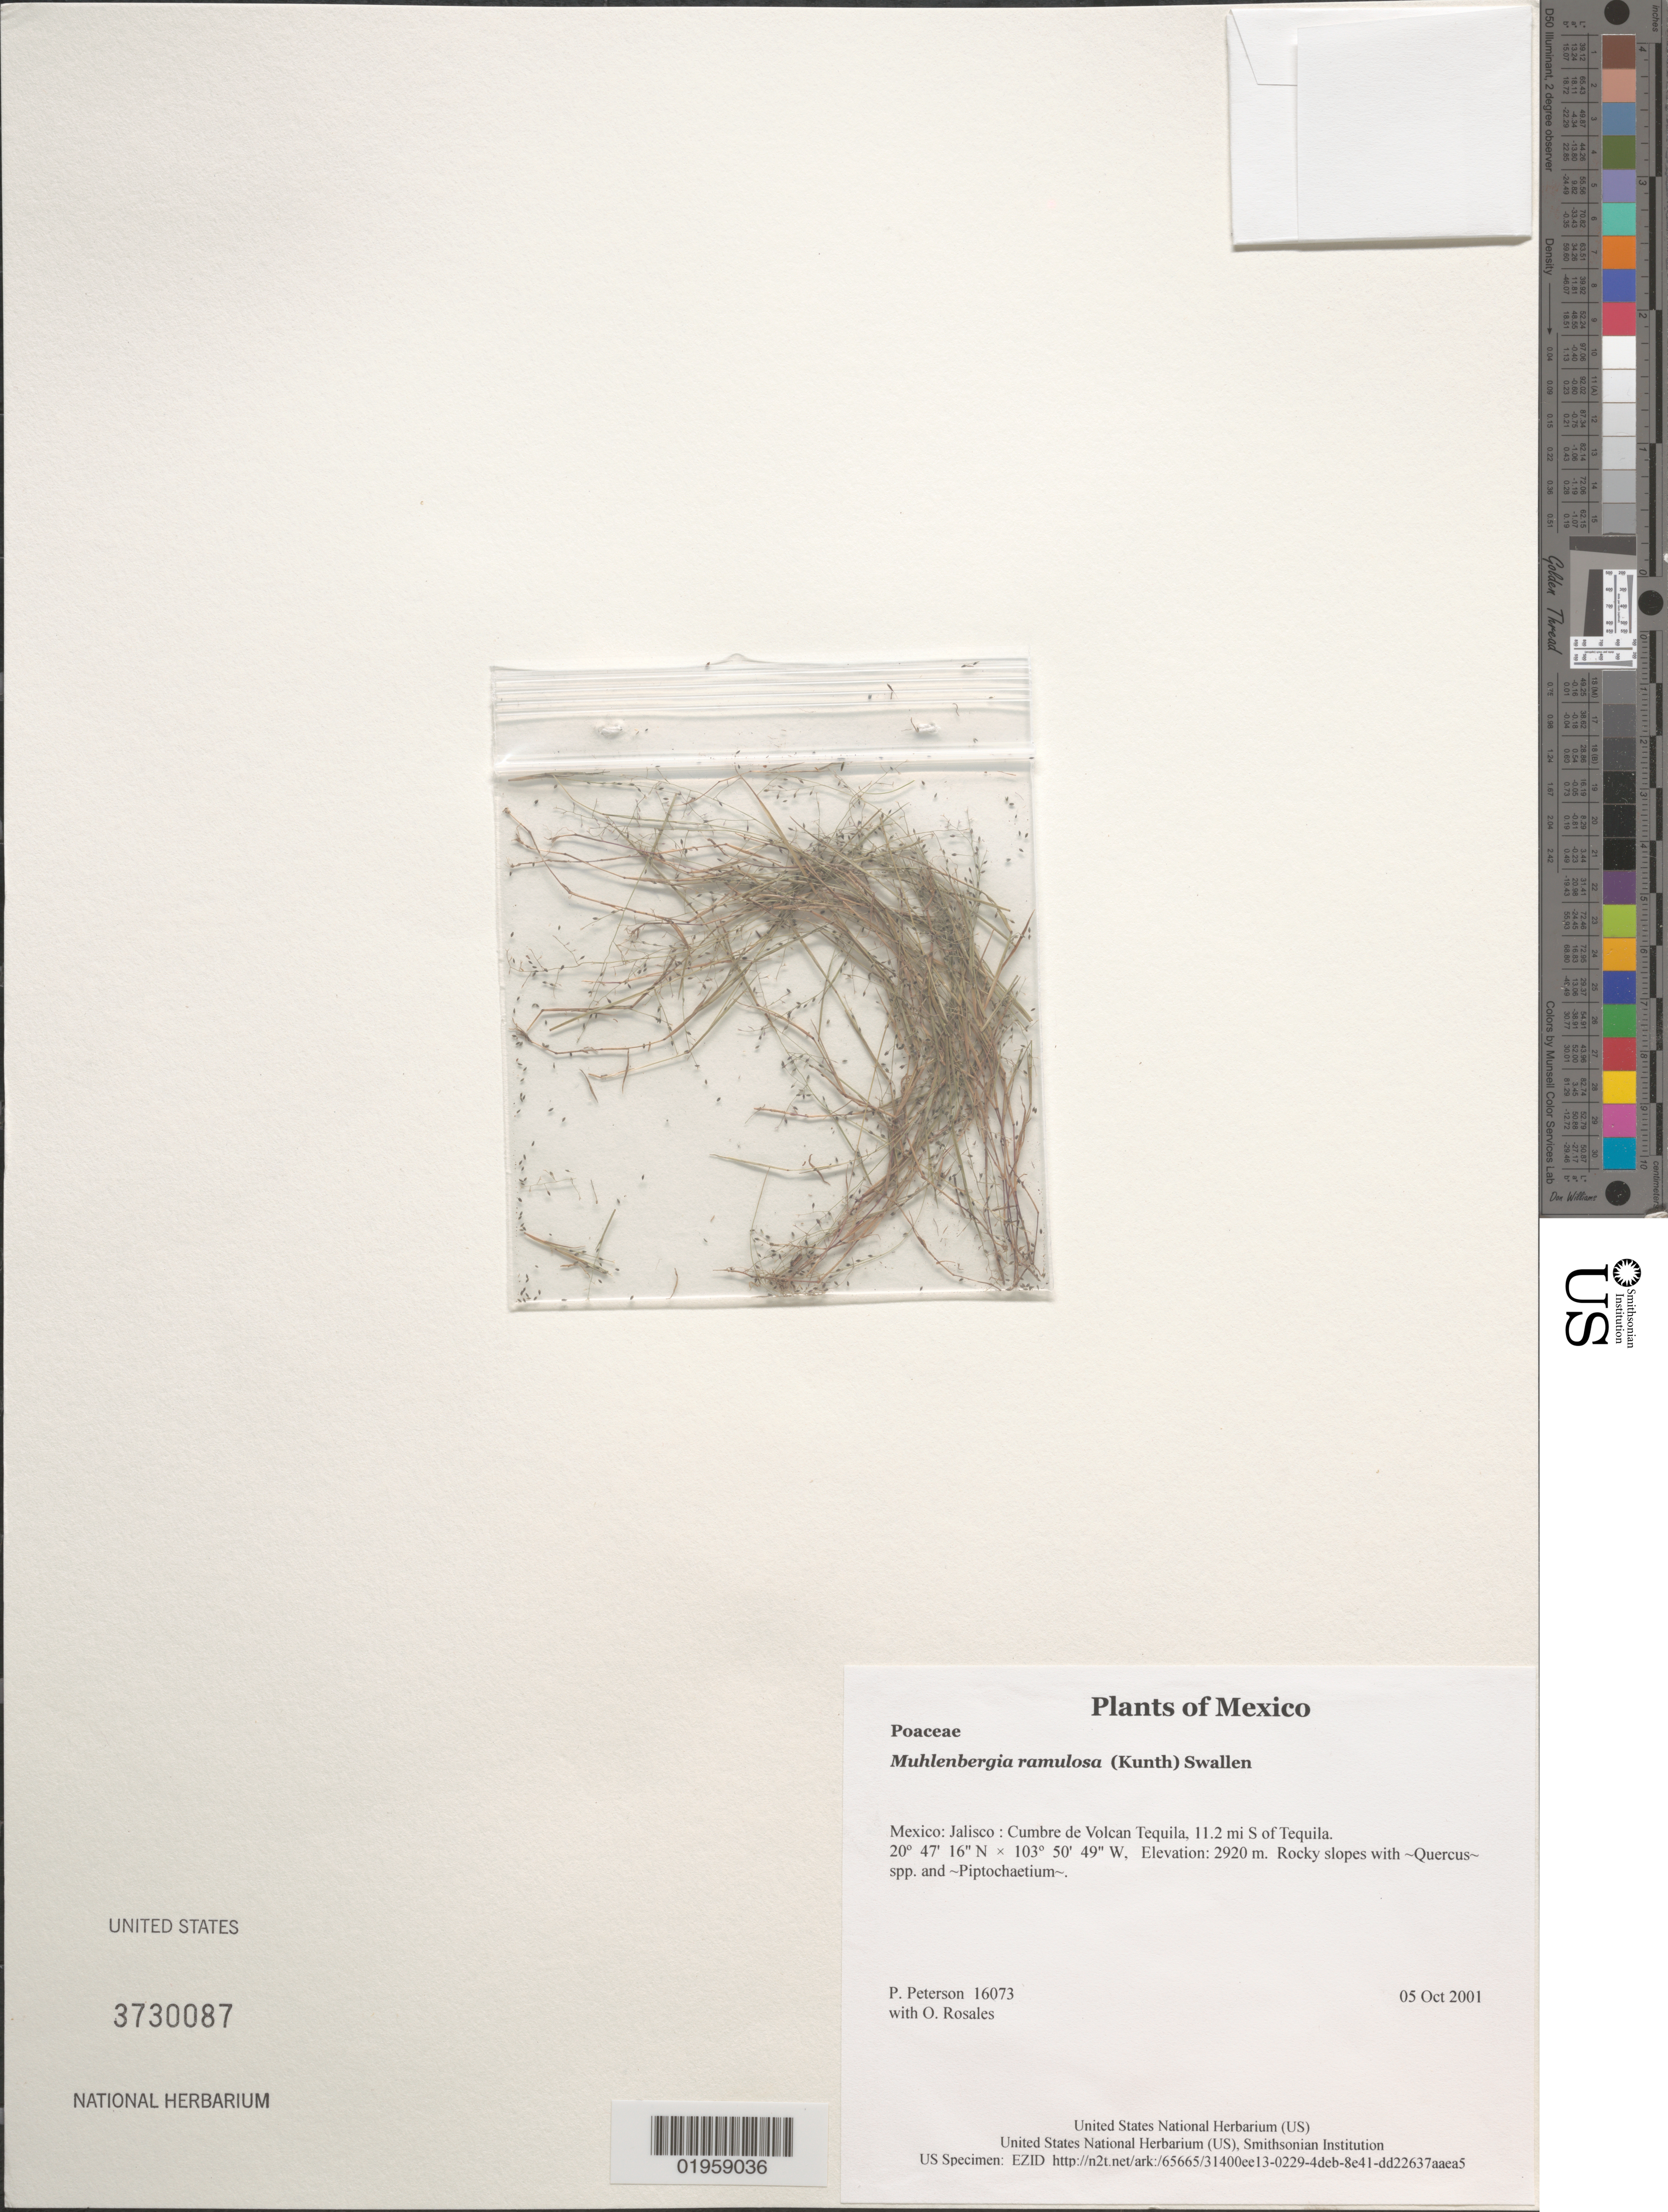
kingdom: Plantae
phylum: Tracheophyta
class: Liliopsida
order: Poales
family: Poaceae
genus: Muhlenbergia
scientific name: Muhlenbergia ramulosa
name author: (Kunth) Swallen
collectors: P. M. Peterson & O. Rosales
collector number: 16073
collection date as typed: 05 Oct 2001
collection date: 2001-10-05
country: Mexico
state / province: Jalisco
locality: Cumbre de Volcan Tequila, 11.2 mi S of Tequila.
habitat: Rocky slopes with ~Quercus~ spp. and ~Piptochaetium~.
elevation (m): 2920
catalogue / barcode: US 3730087